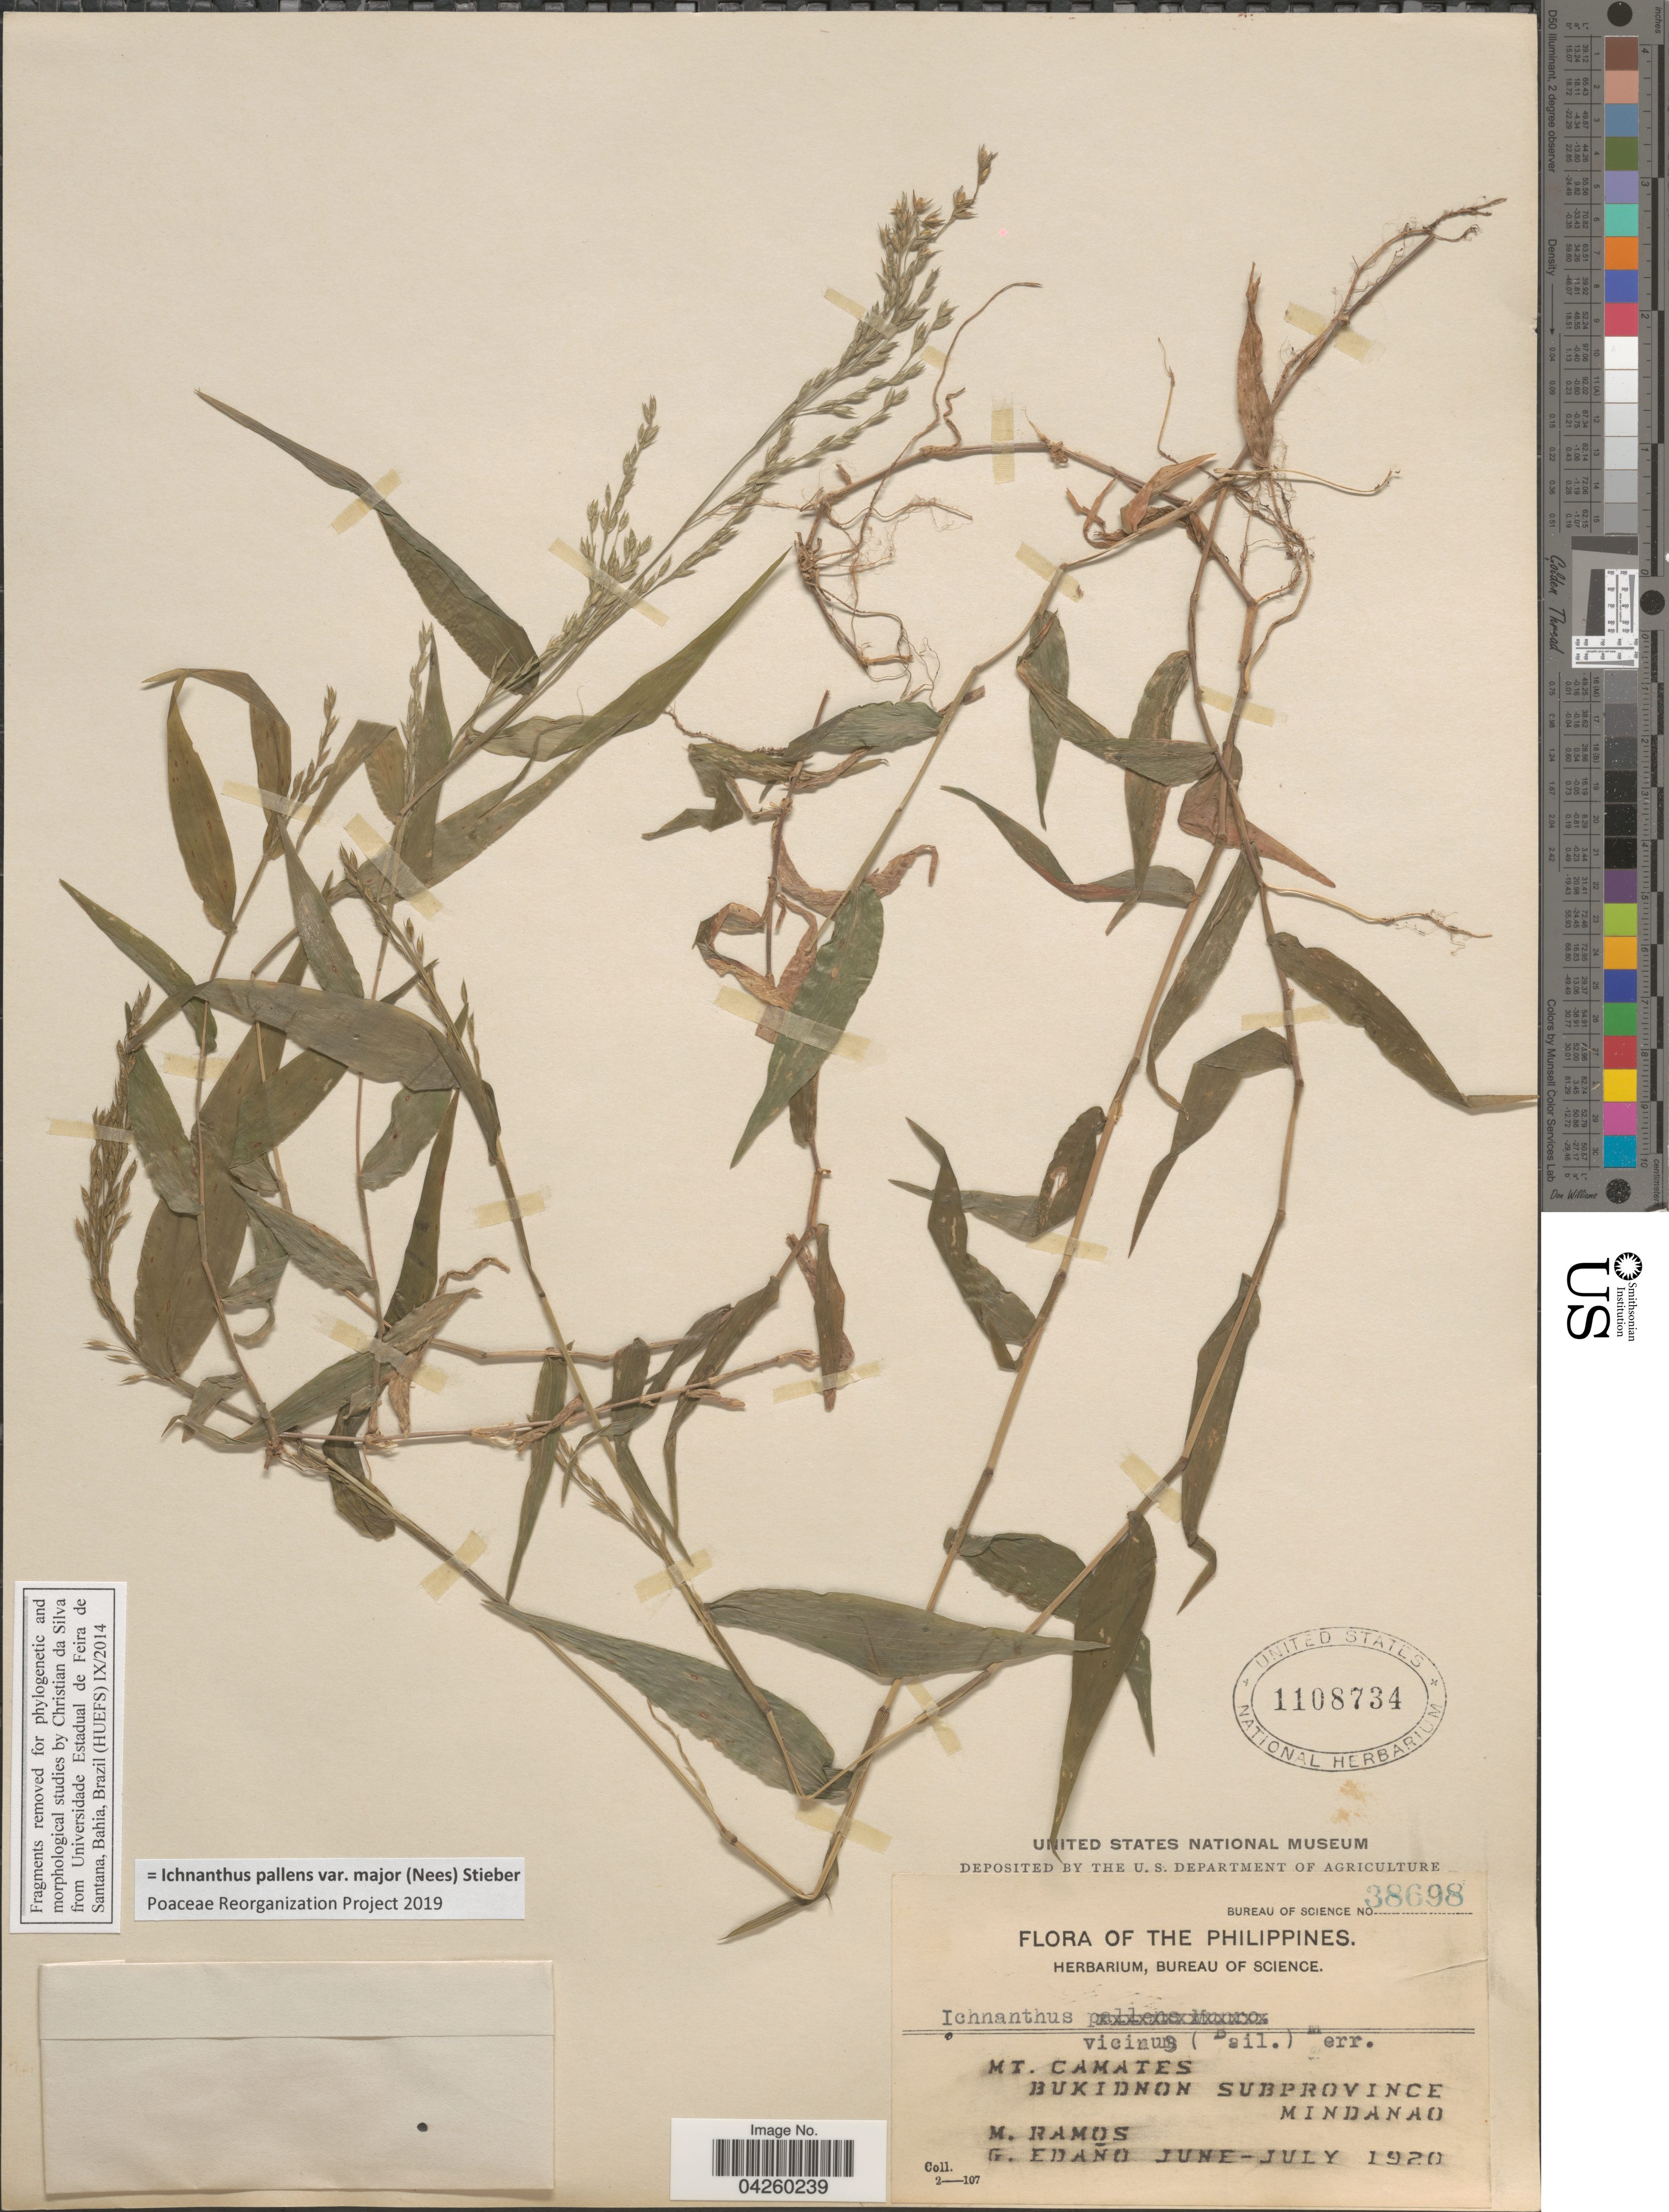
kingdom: Plantae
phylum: Tracheophyta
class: Liliopsida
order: Poales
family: Poaceae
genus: Ichnanthus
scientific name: Ichnanthus pallens var. major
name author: (Nees) Stieber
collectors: M. Ramos & G. Edaño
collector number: Bureau of Science 38698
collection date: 1920-06/1920-07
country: Philippines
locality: Mt. Camates. Bukidnon subprovince. Mindanao.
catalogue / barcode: US 1108734